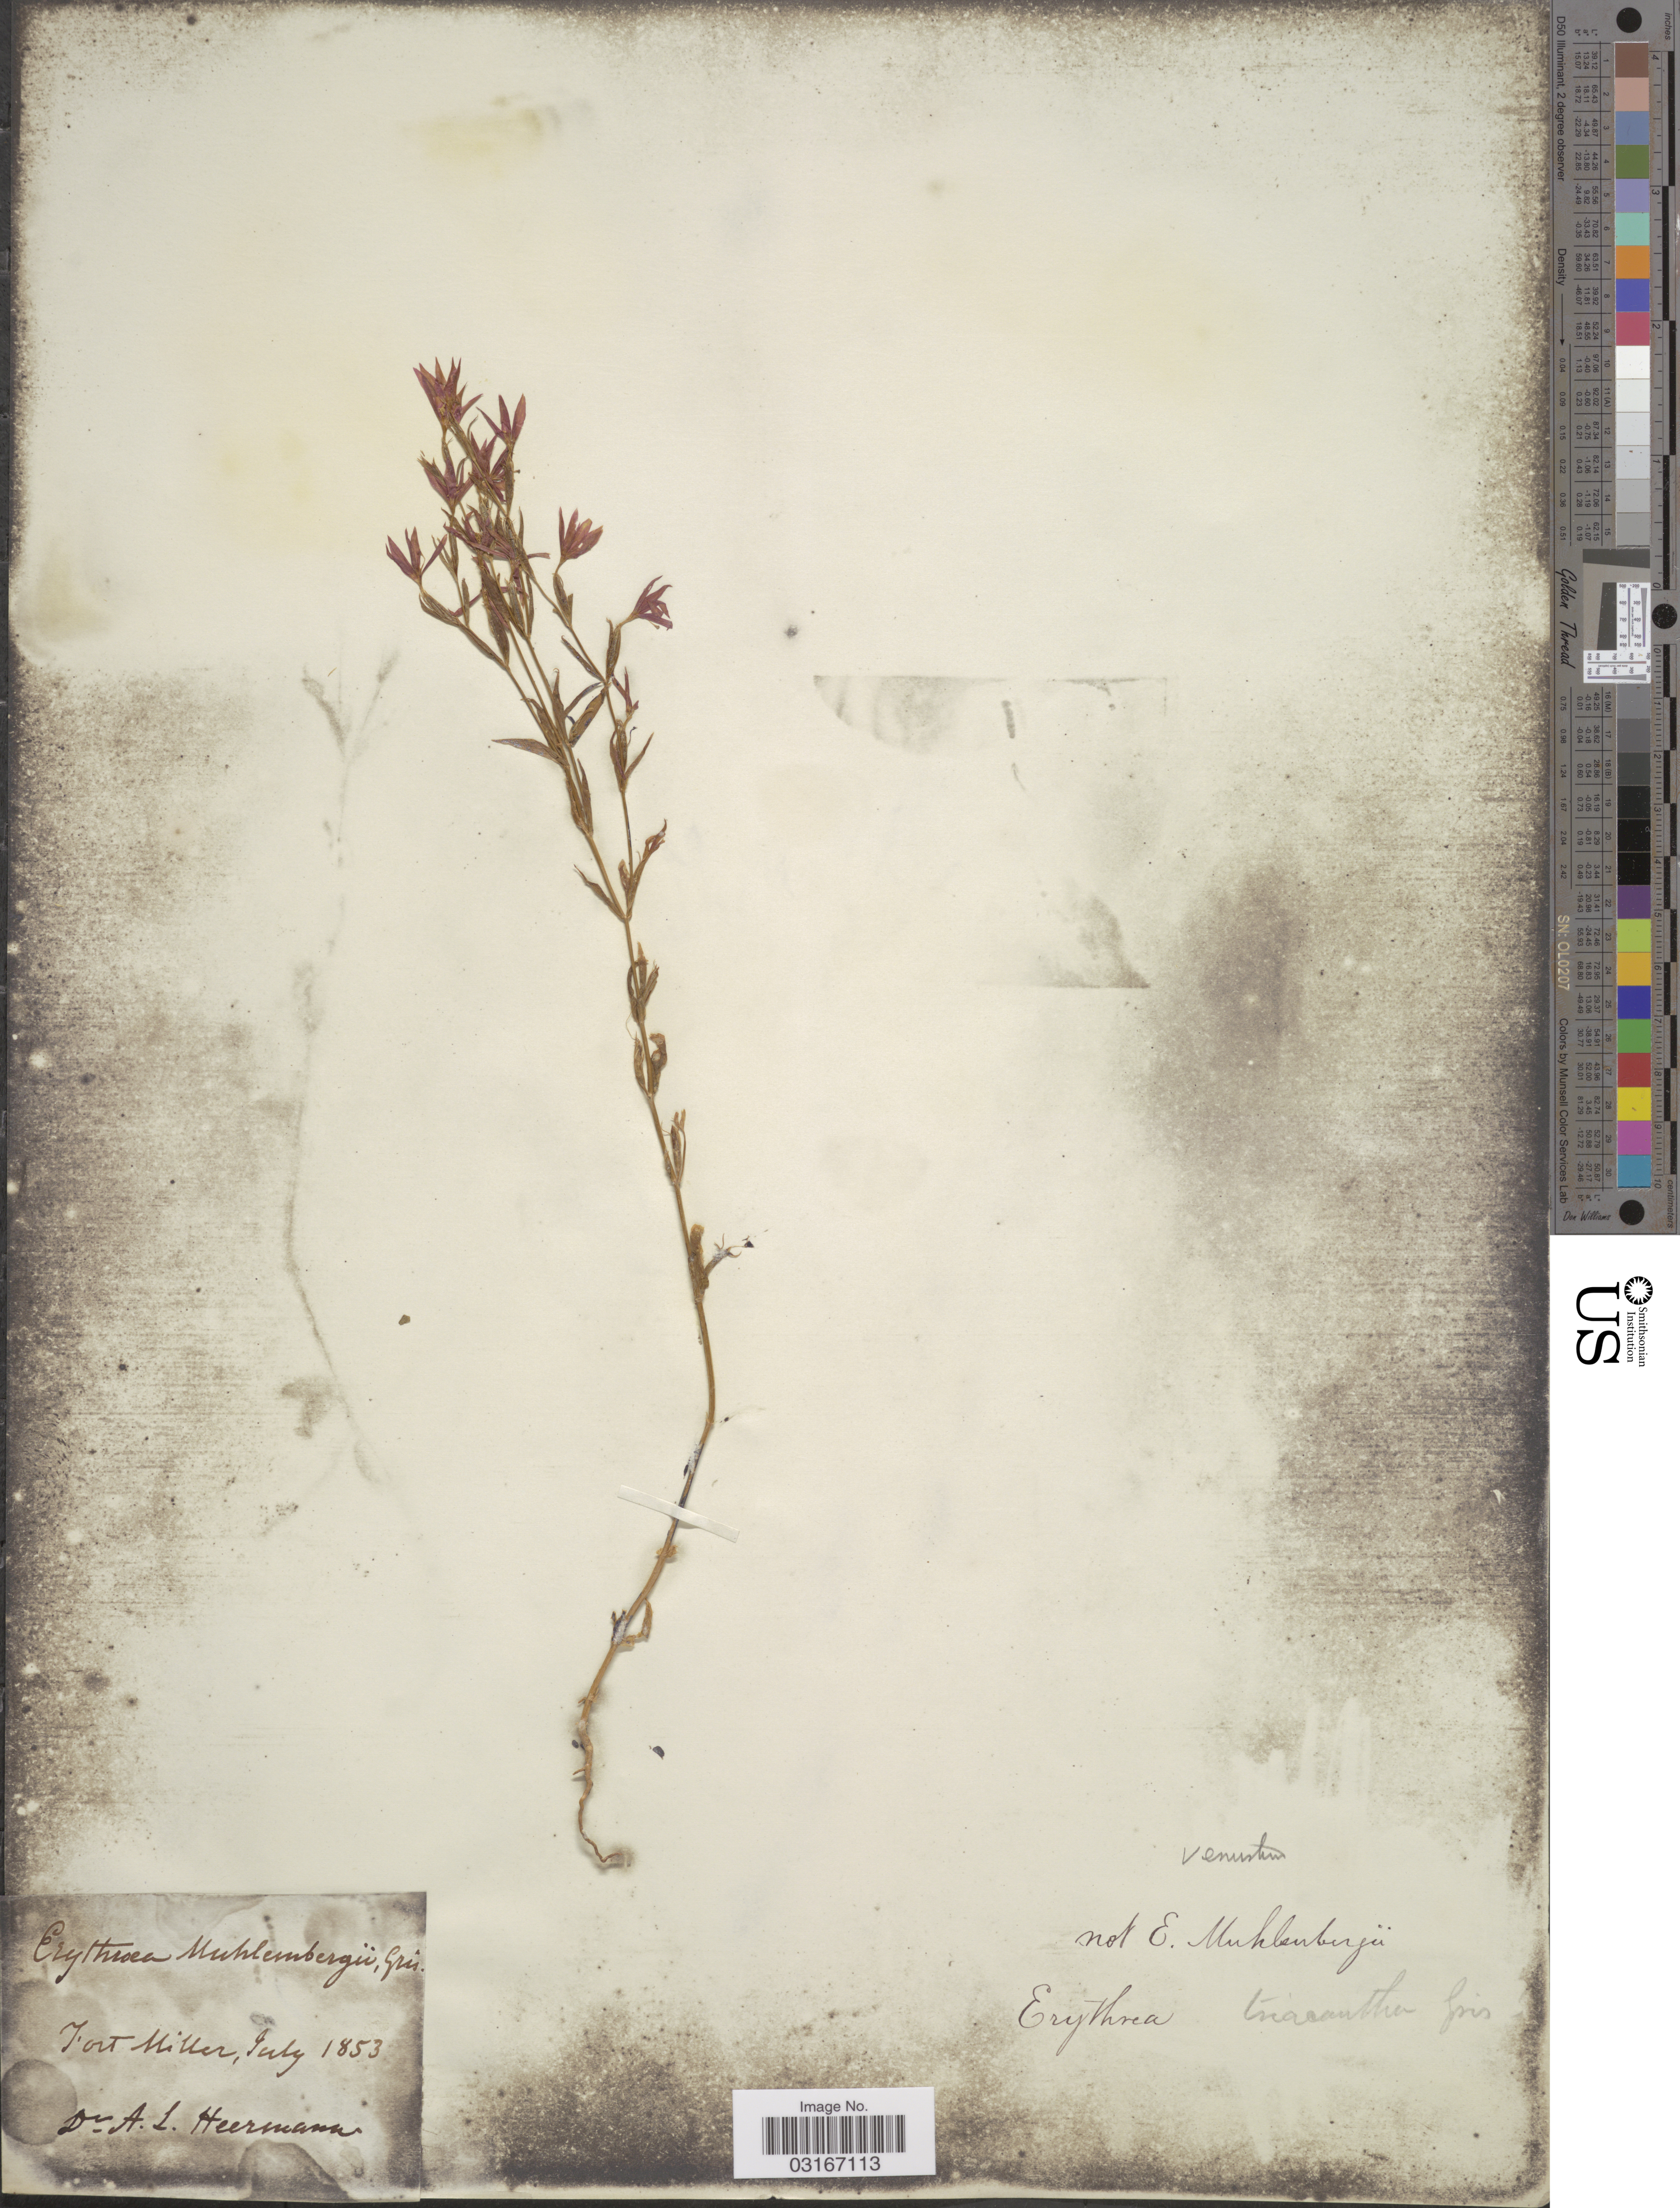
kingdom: Plantae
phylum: Tracheophyta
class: Magnoliopsida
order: Gentianales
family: Gentianaceae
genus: Centaurium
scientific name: Centaurium venustum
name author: (A. Gray) B.L. Rob.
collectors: A. Heermann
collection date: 1853-07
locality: Fort Miller.